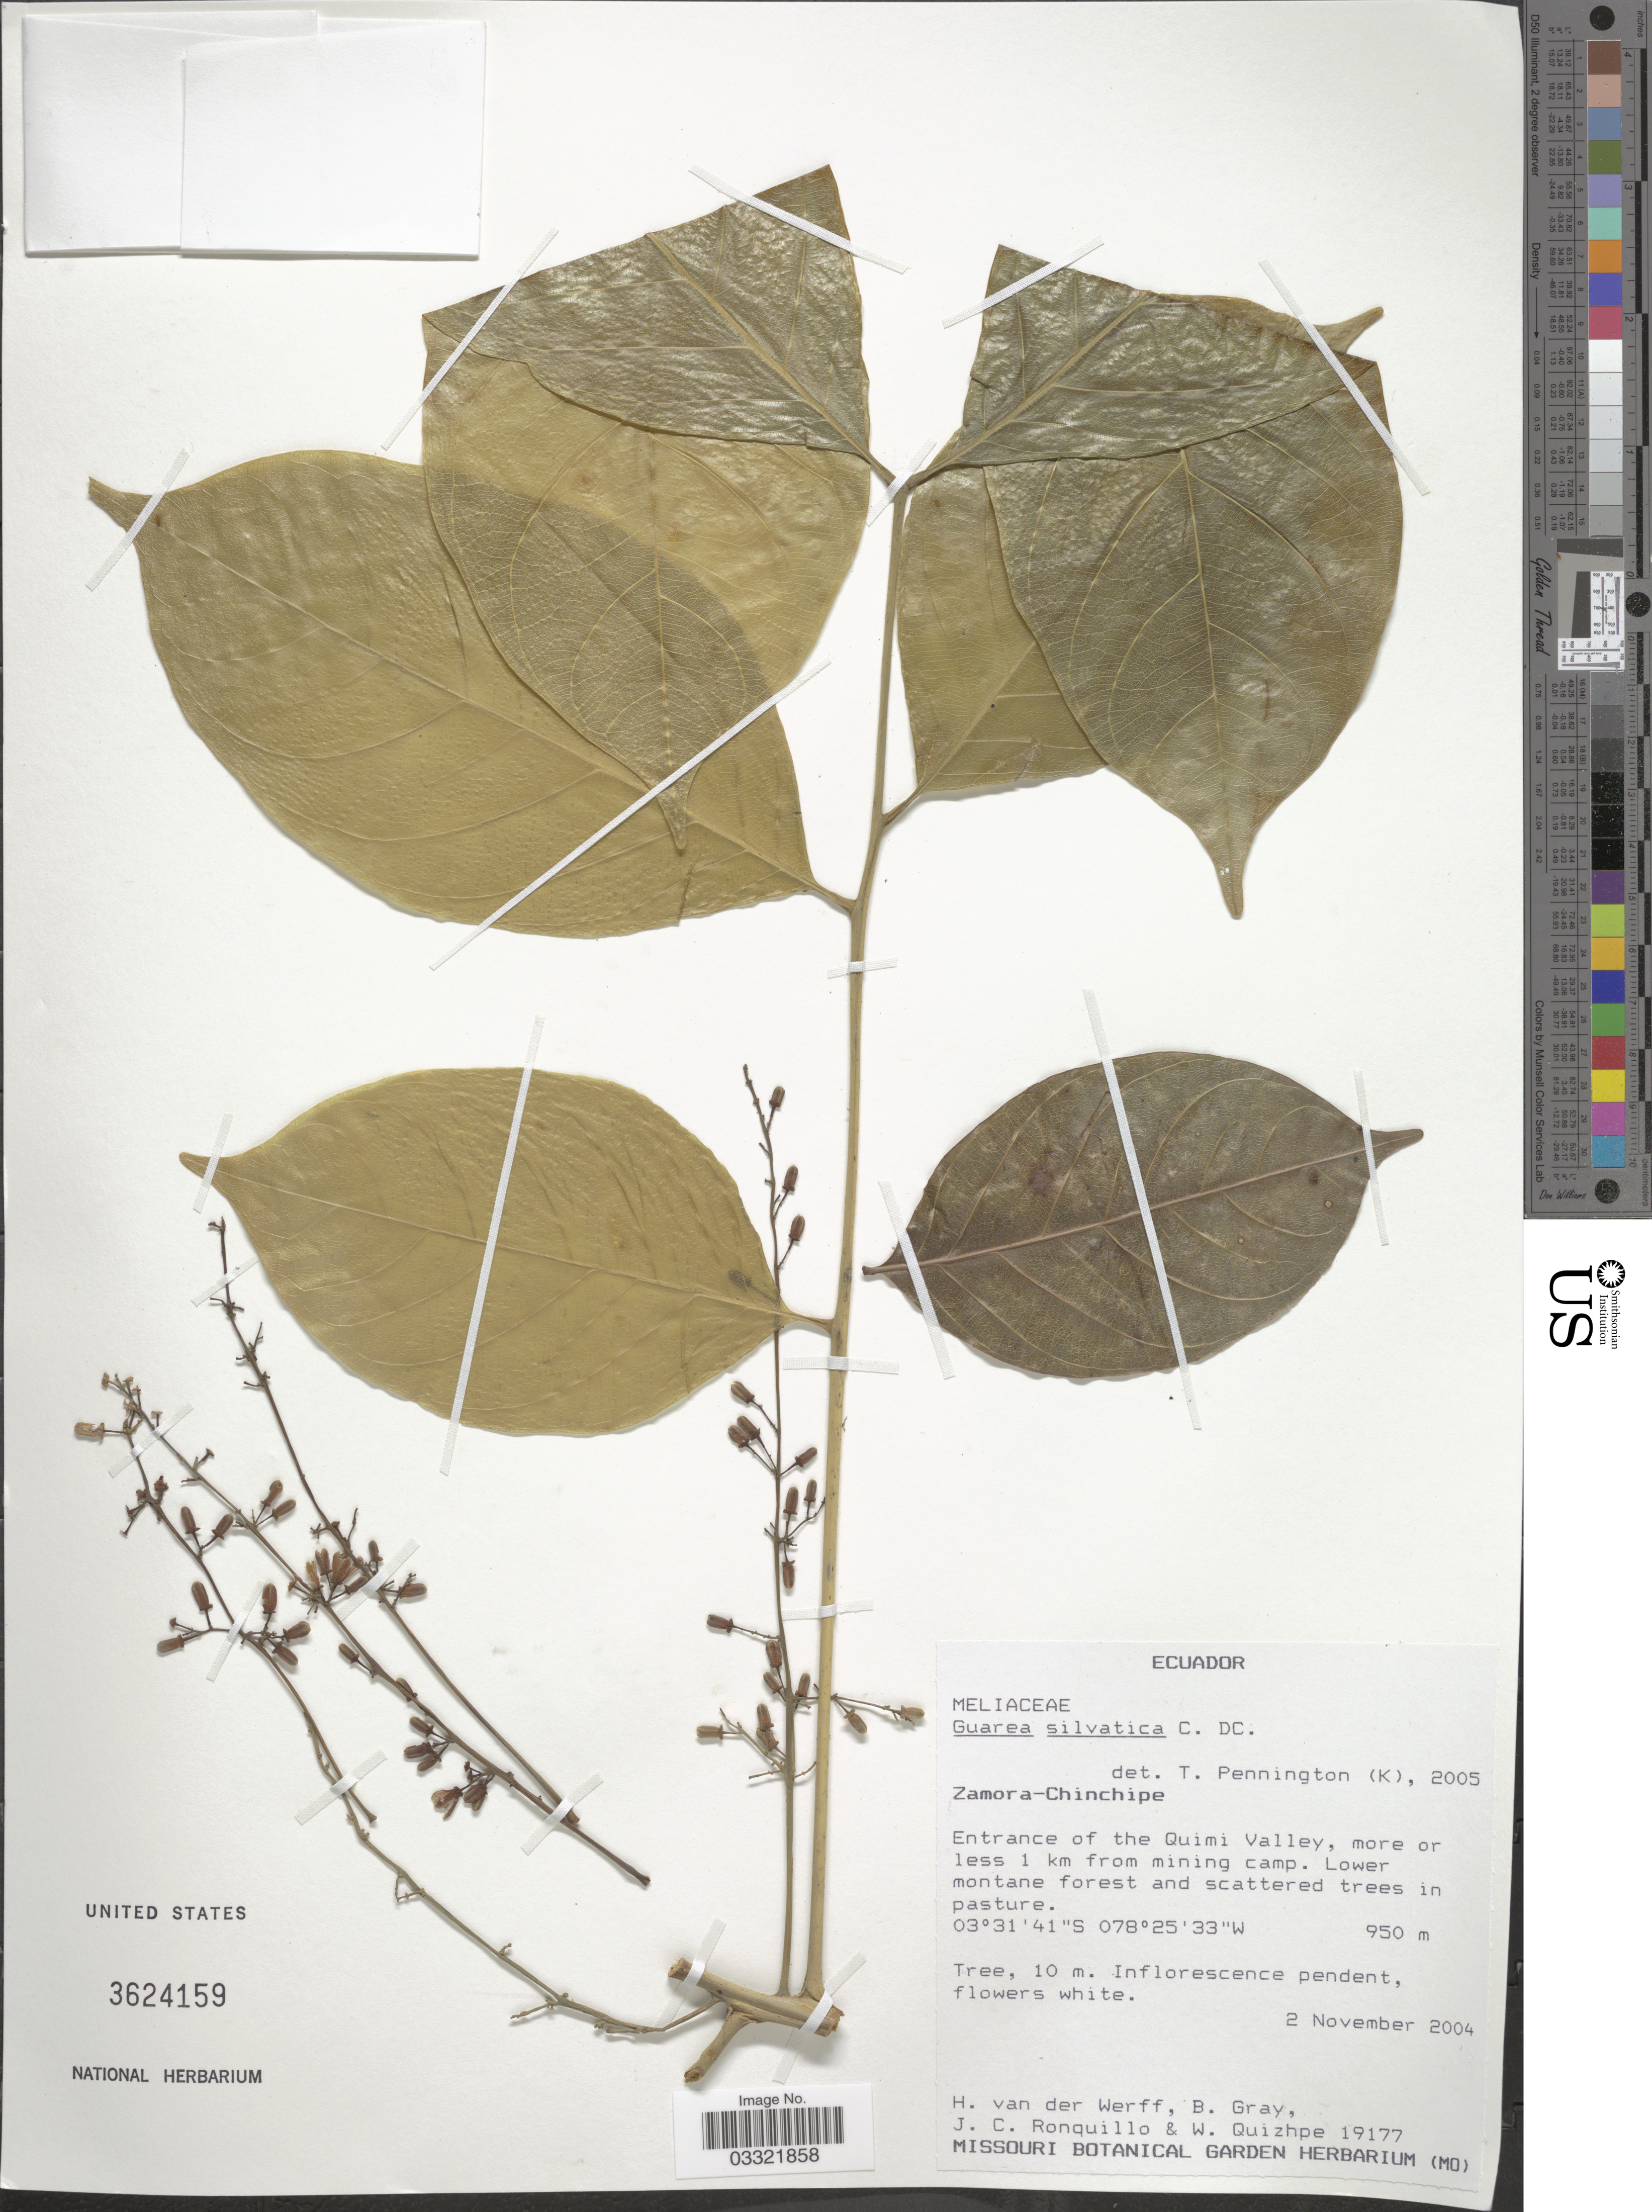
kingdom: Plantae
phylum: Tracheophyta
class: Magnoliopsida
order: Sapindales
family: Meliaceae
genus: Guarea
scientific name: Guarea silvatica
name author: C. DC.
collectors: H. van der Werff, B. Gray, J. Ronquillo & W. Quizhpe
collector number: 19177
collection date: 2004-11-02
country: Ecuador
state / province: Zamora-Chinchipe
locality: Entrance of the Quimi Valley, more or less 1 km from mining camp.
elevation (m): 950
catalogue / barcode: US 3624159